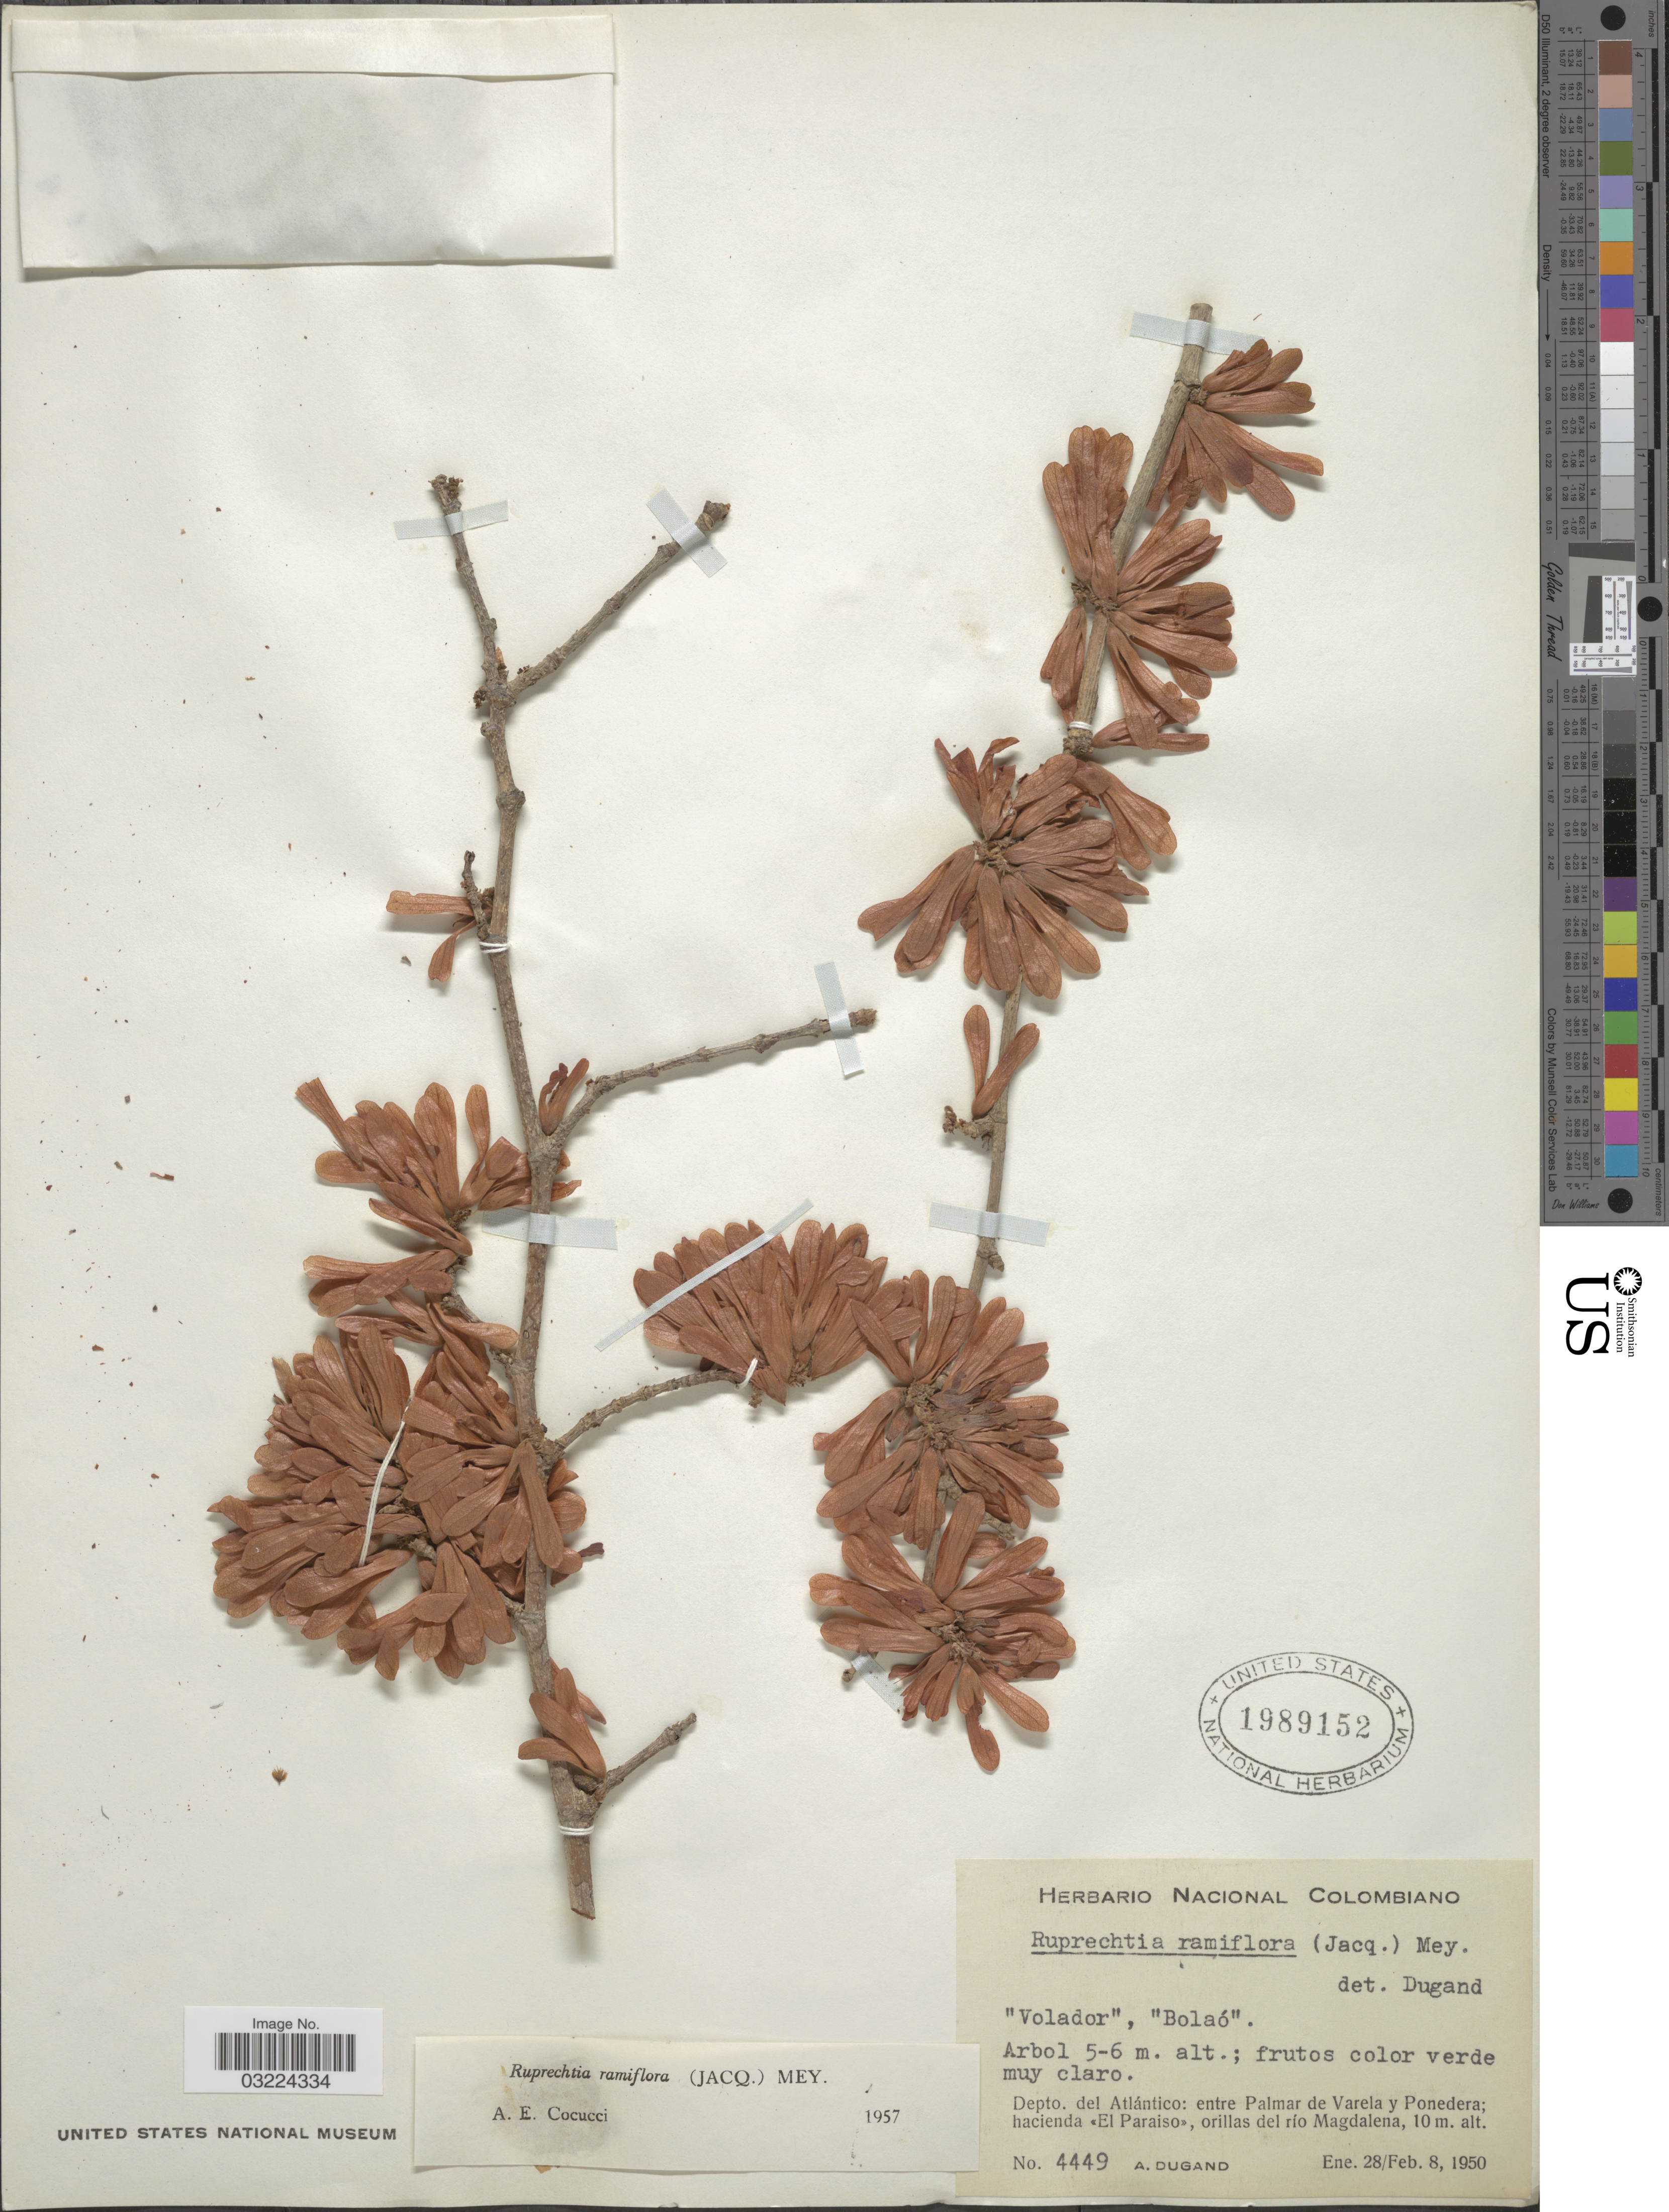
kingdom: Plantae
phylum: Tracheophyta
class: Magnoliopsida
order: Caryophyllales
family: Polygonaceae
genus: Ruprechtia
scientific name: Ruprechtia ramiflora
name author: (Jacq.) C.A. Mey.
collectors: A. Dugand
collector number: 4449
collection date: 1950-01-28/1950-02-08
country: Colombia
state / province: Atlántico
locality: Depto. del Atlántico: entre Palmár de Varela y Ponedera; hacienda El Paraíso, orillas del río Magdalena.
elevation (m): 10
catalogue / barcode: US 1989152